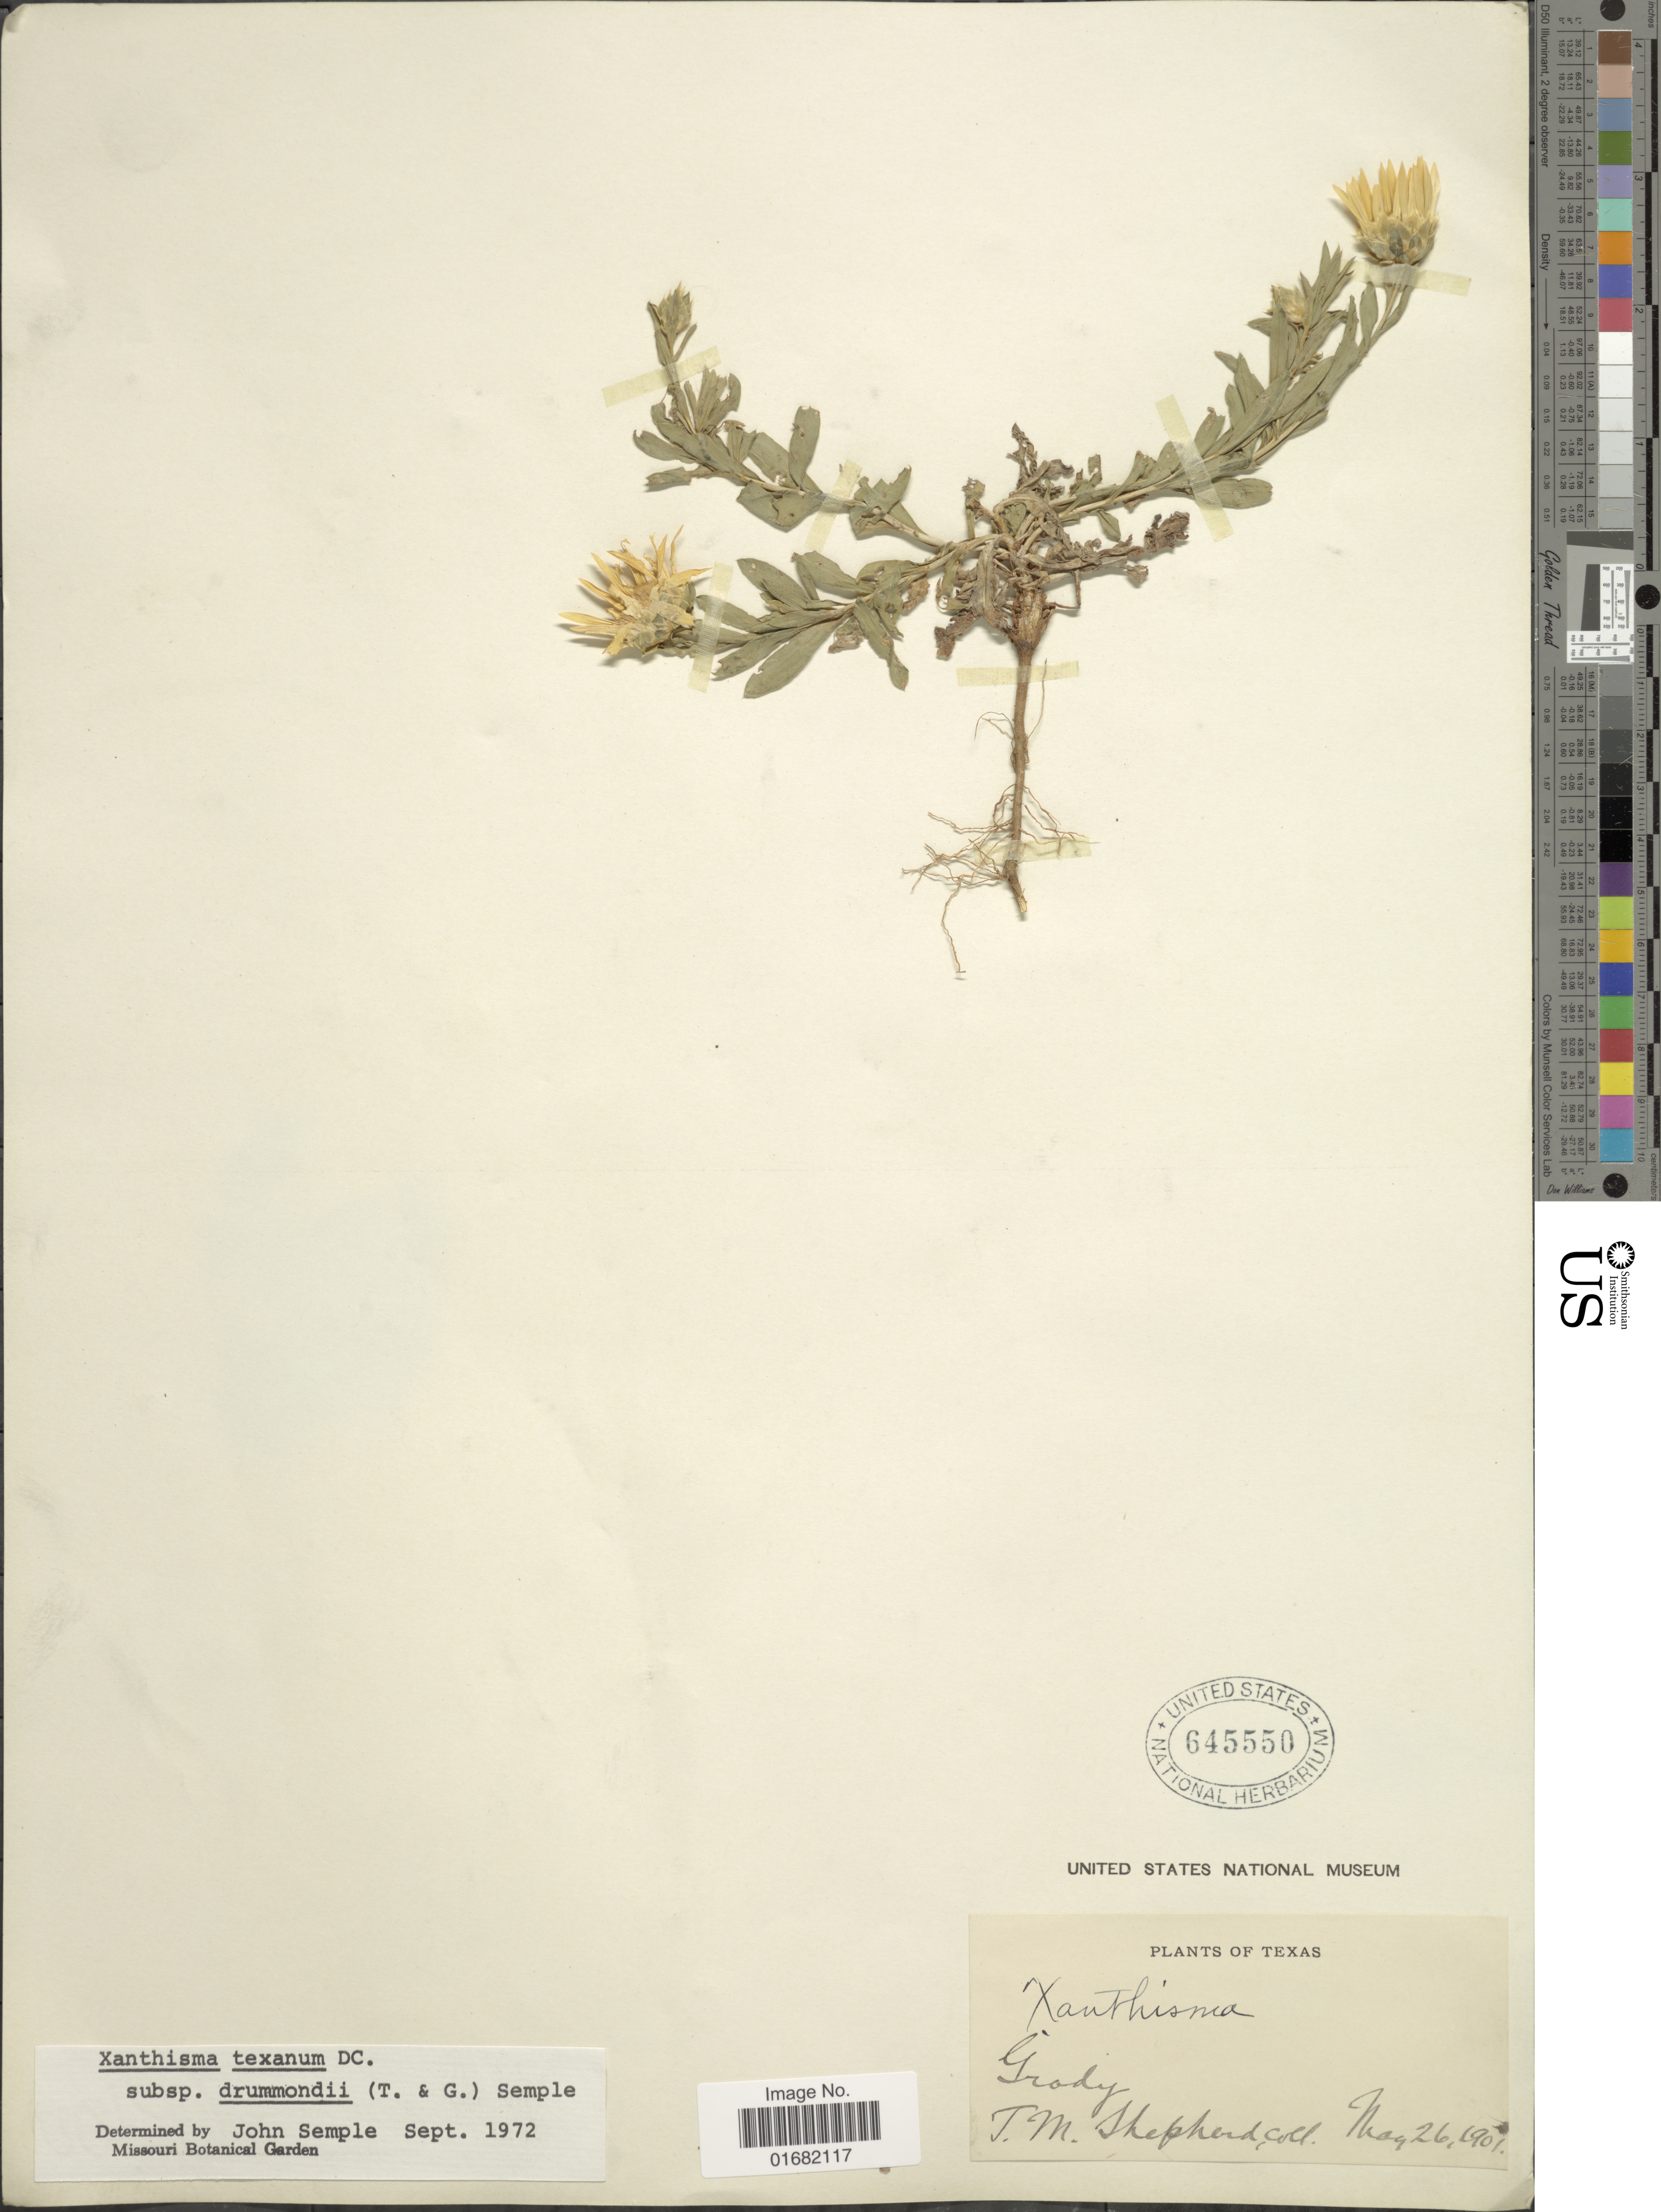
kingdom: Plantae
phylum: Tracheophyta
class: Magnoliopsida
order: Asterales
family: Asteraceae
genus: Xanthisma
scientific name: Xanthisma texanum subsp. drummondii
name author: (Torr. & A. Gray) Semple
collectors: T. Shepherd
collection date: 1901-05-26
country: United States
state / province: Texas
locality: Grady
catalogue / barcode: US 645550